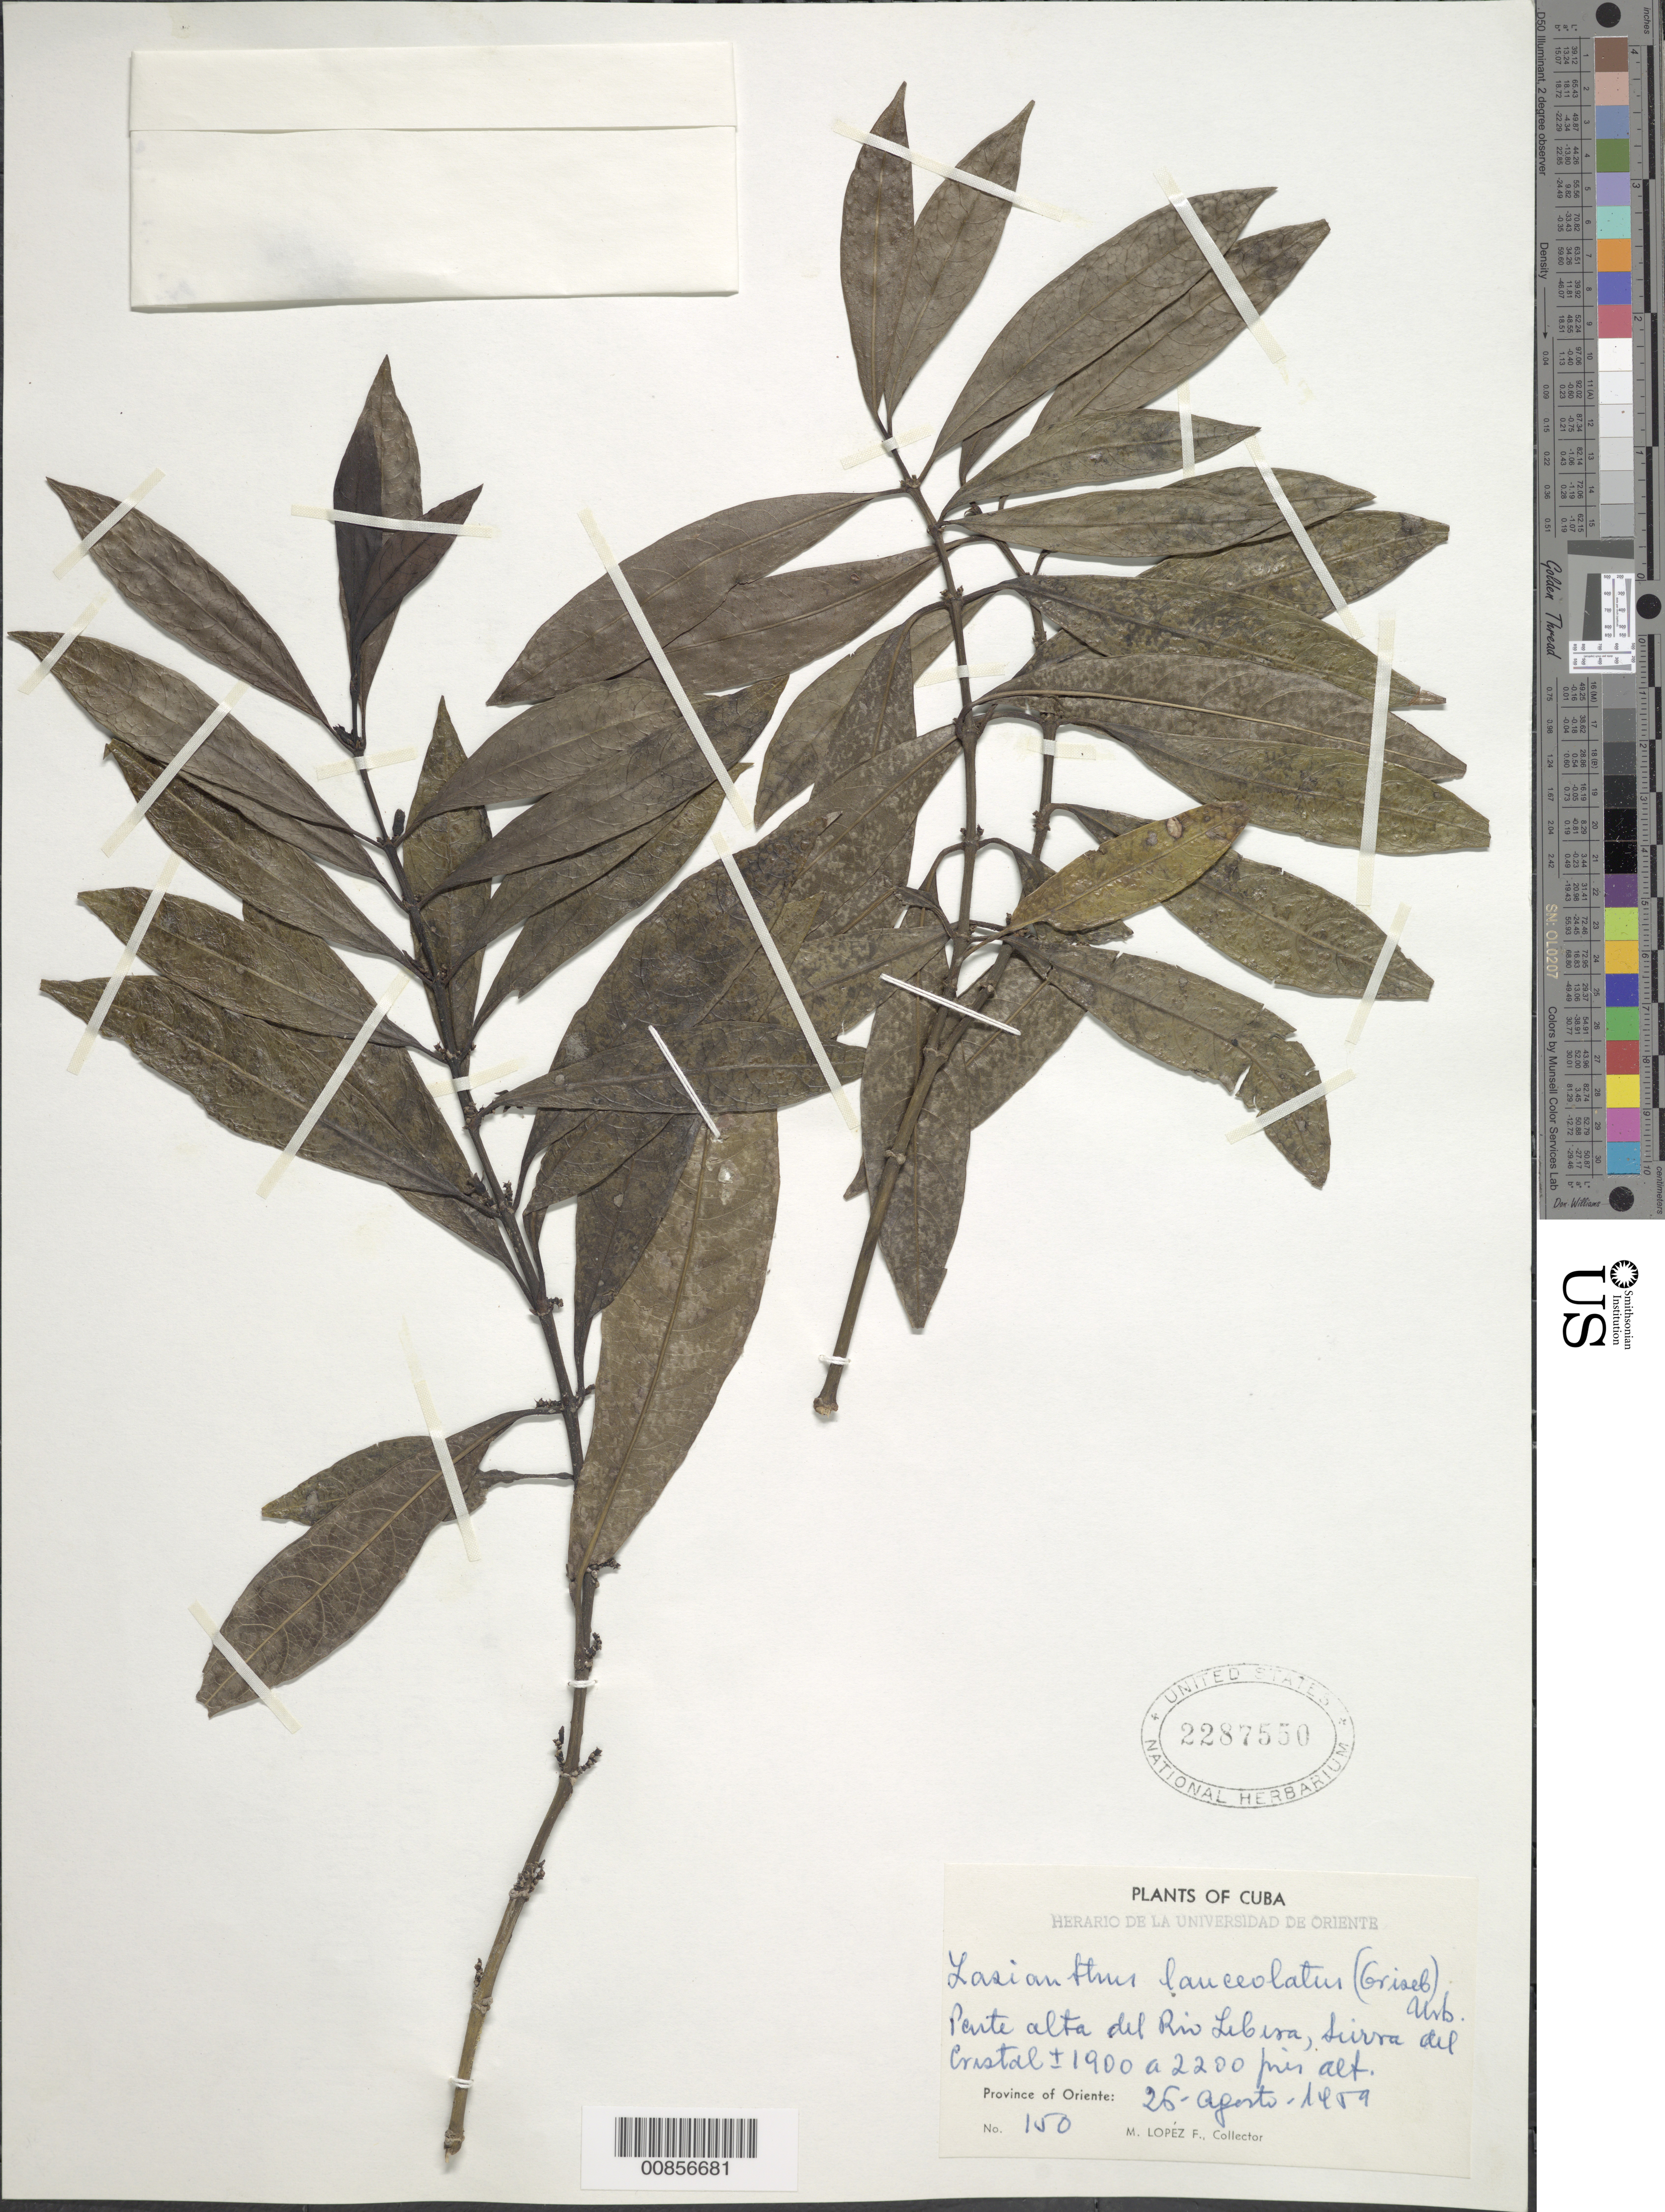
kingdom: Plantae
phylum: Tracheophyta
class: Magnoliopsida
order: Gentianales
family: Rubiaceae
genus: Lasianthus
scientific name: Lasianthus lanceolatus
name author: (Griseb.) Urb.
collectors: M. López Figueiras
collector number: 150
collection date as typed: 26 Aug 1959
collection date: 1959-08-26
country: Cuba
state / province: Oriente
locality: Pente alta del Rio Lebisa (sp?), Sierra del Cristal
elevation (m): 579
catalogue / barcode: US 2287550